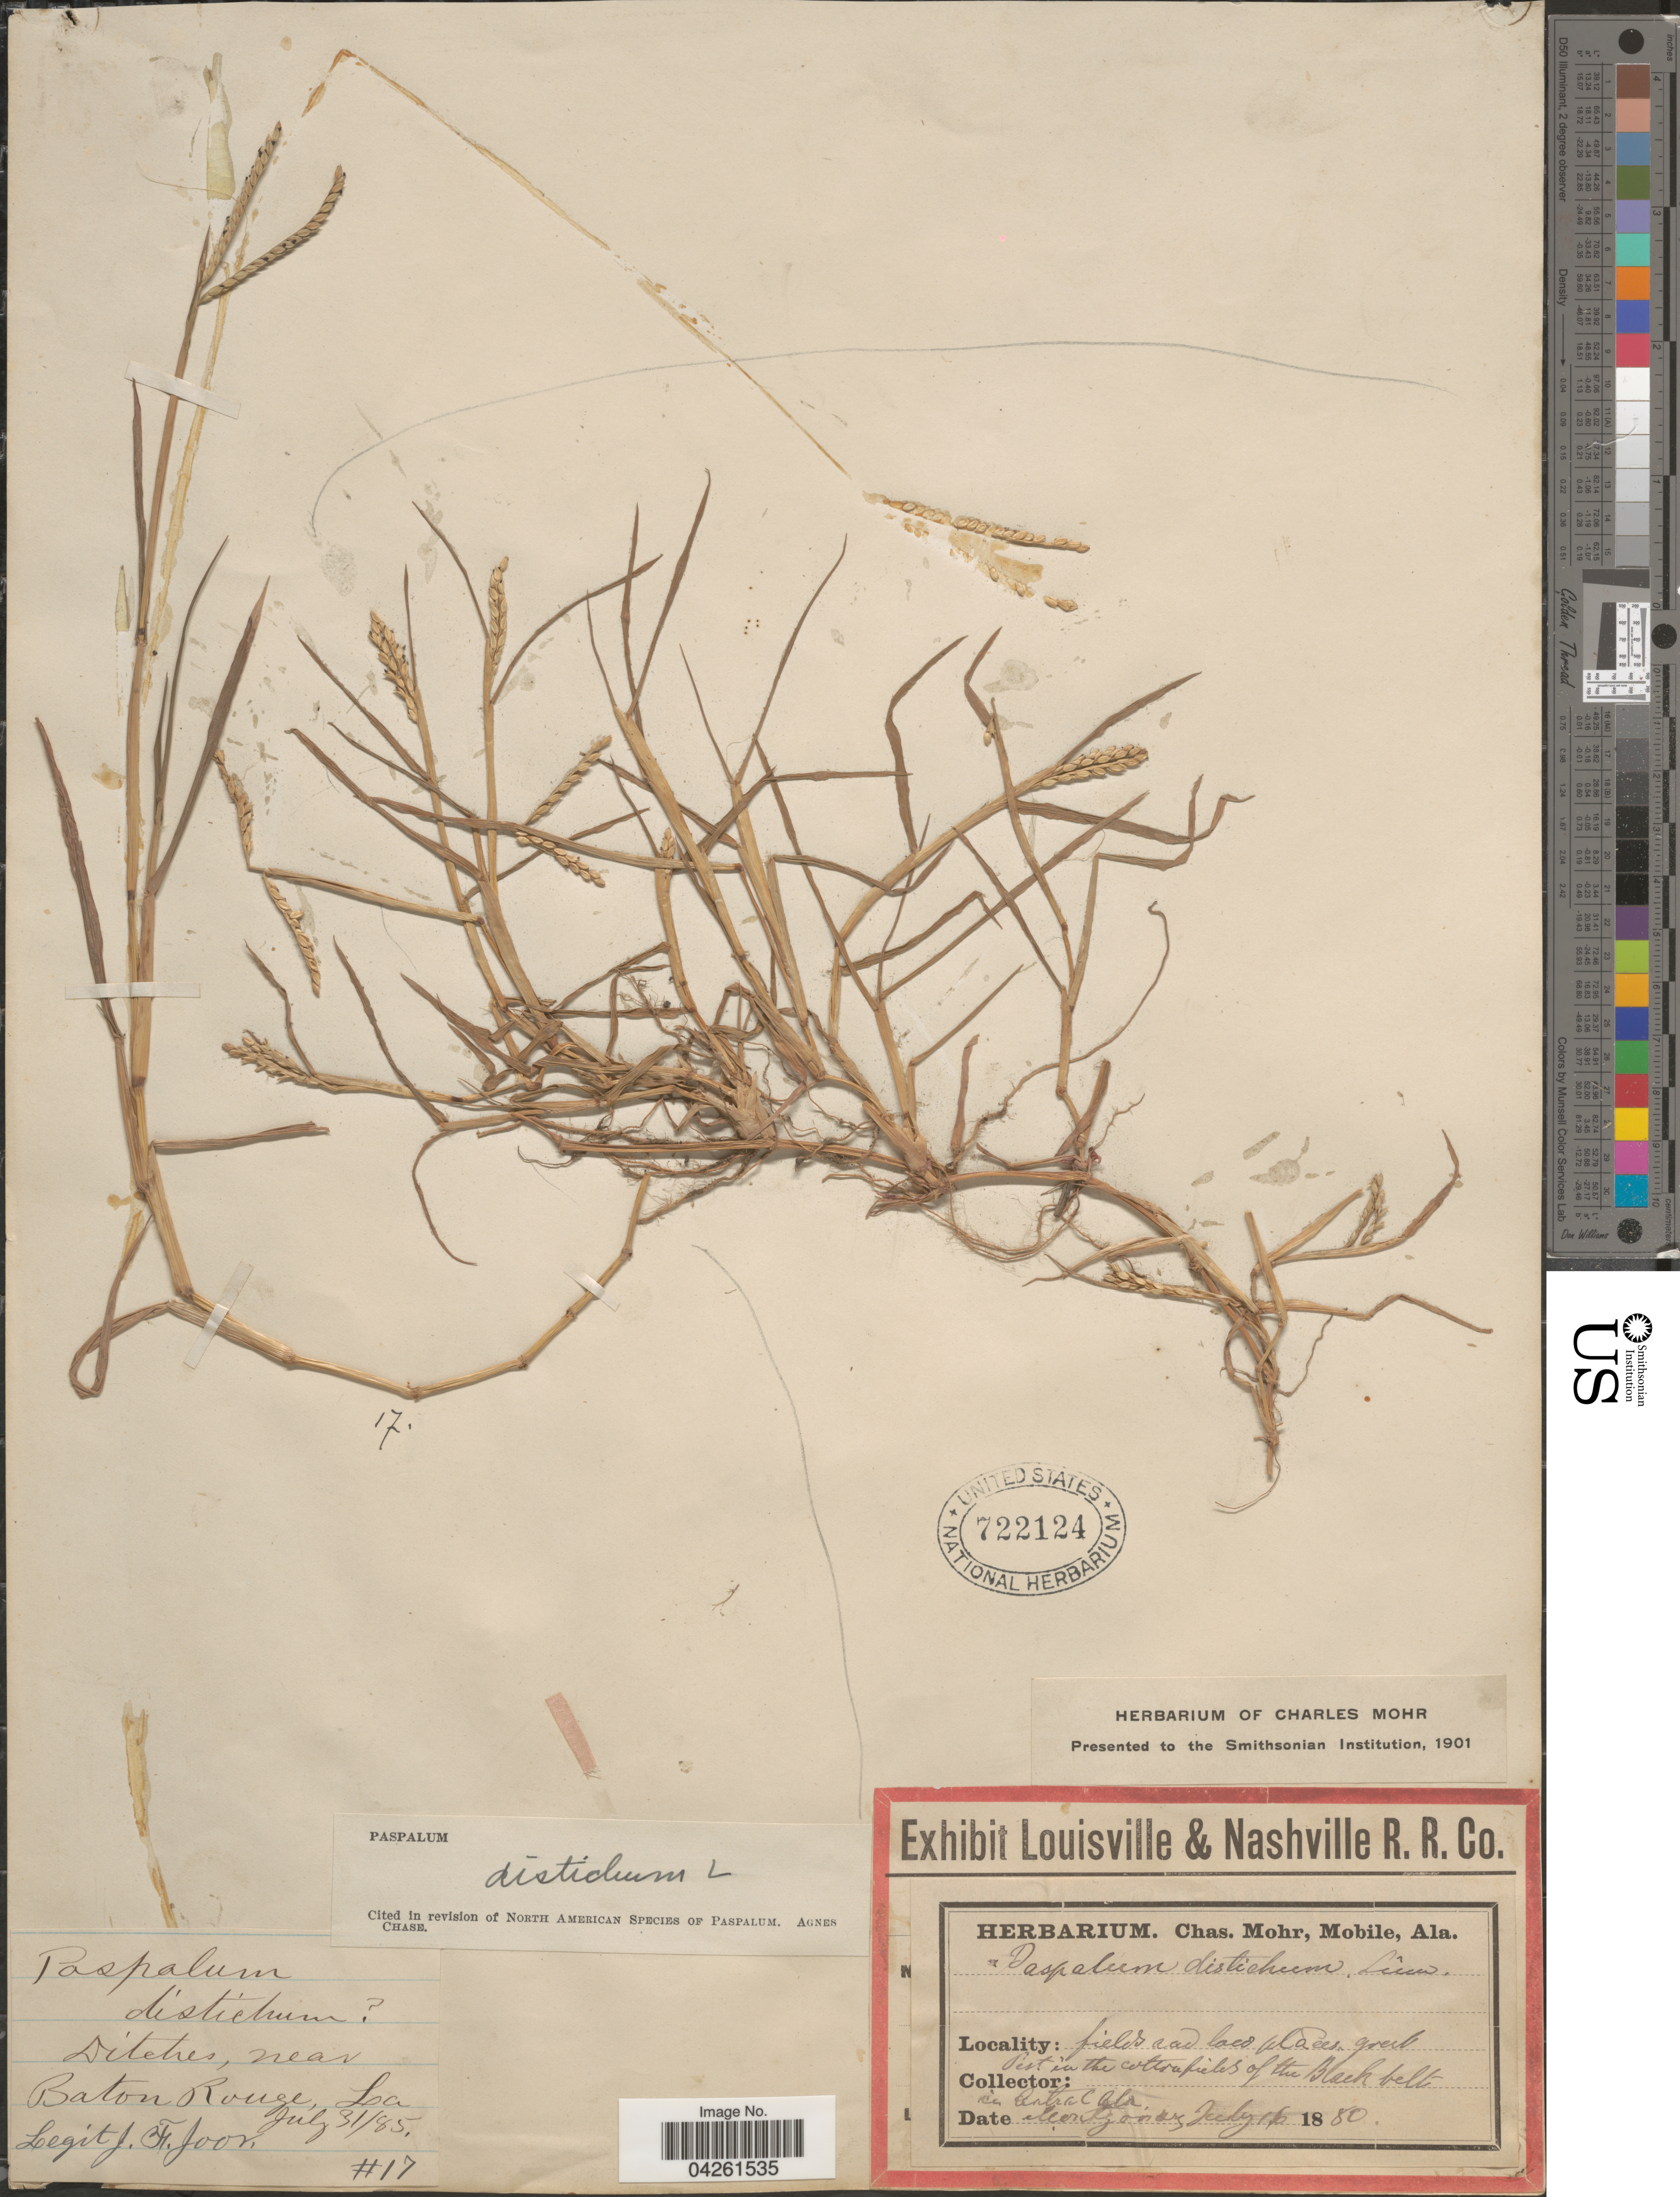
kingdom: Plantae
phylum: Tracheophyta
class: Liliopsida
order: Poales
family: Poaceae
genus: Paspalum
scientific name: Paspalum distichum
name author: L.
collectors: ex herb. Charles Mohr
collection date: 1880-07-16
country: United States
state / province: Alabama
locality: In the cottonfields of the Black belt in Central Ala.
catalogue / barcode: US 722124